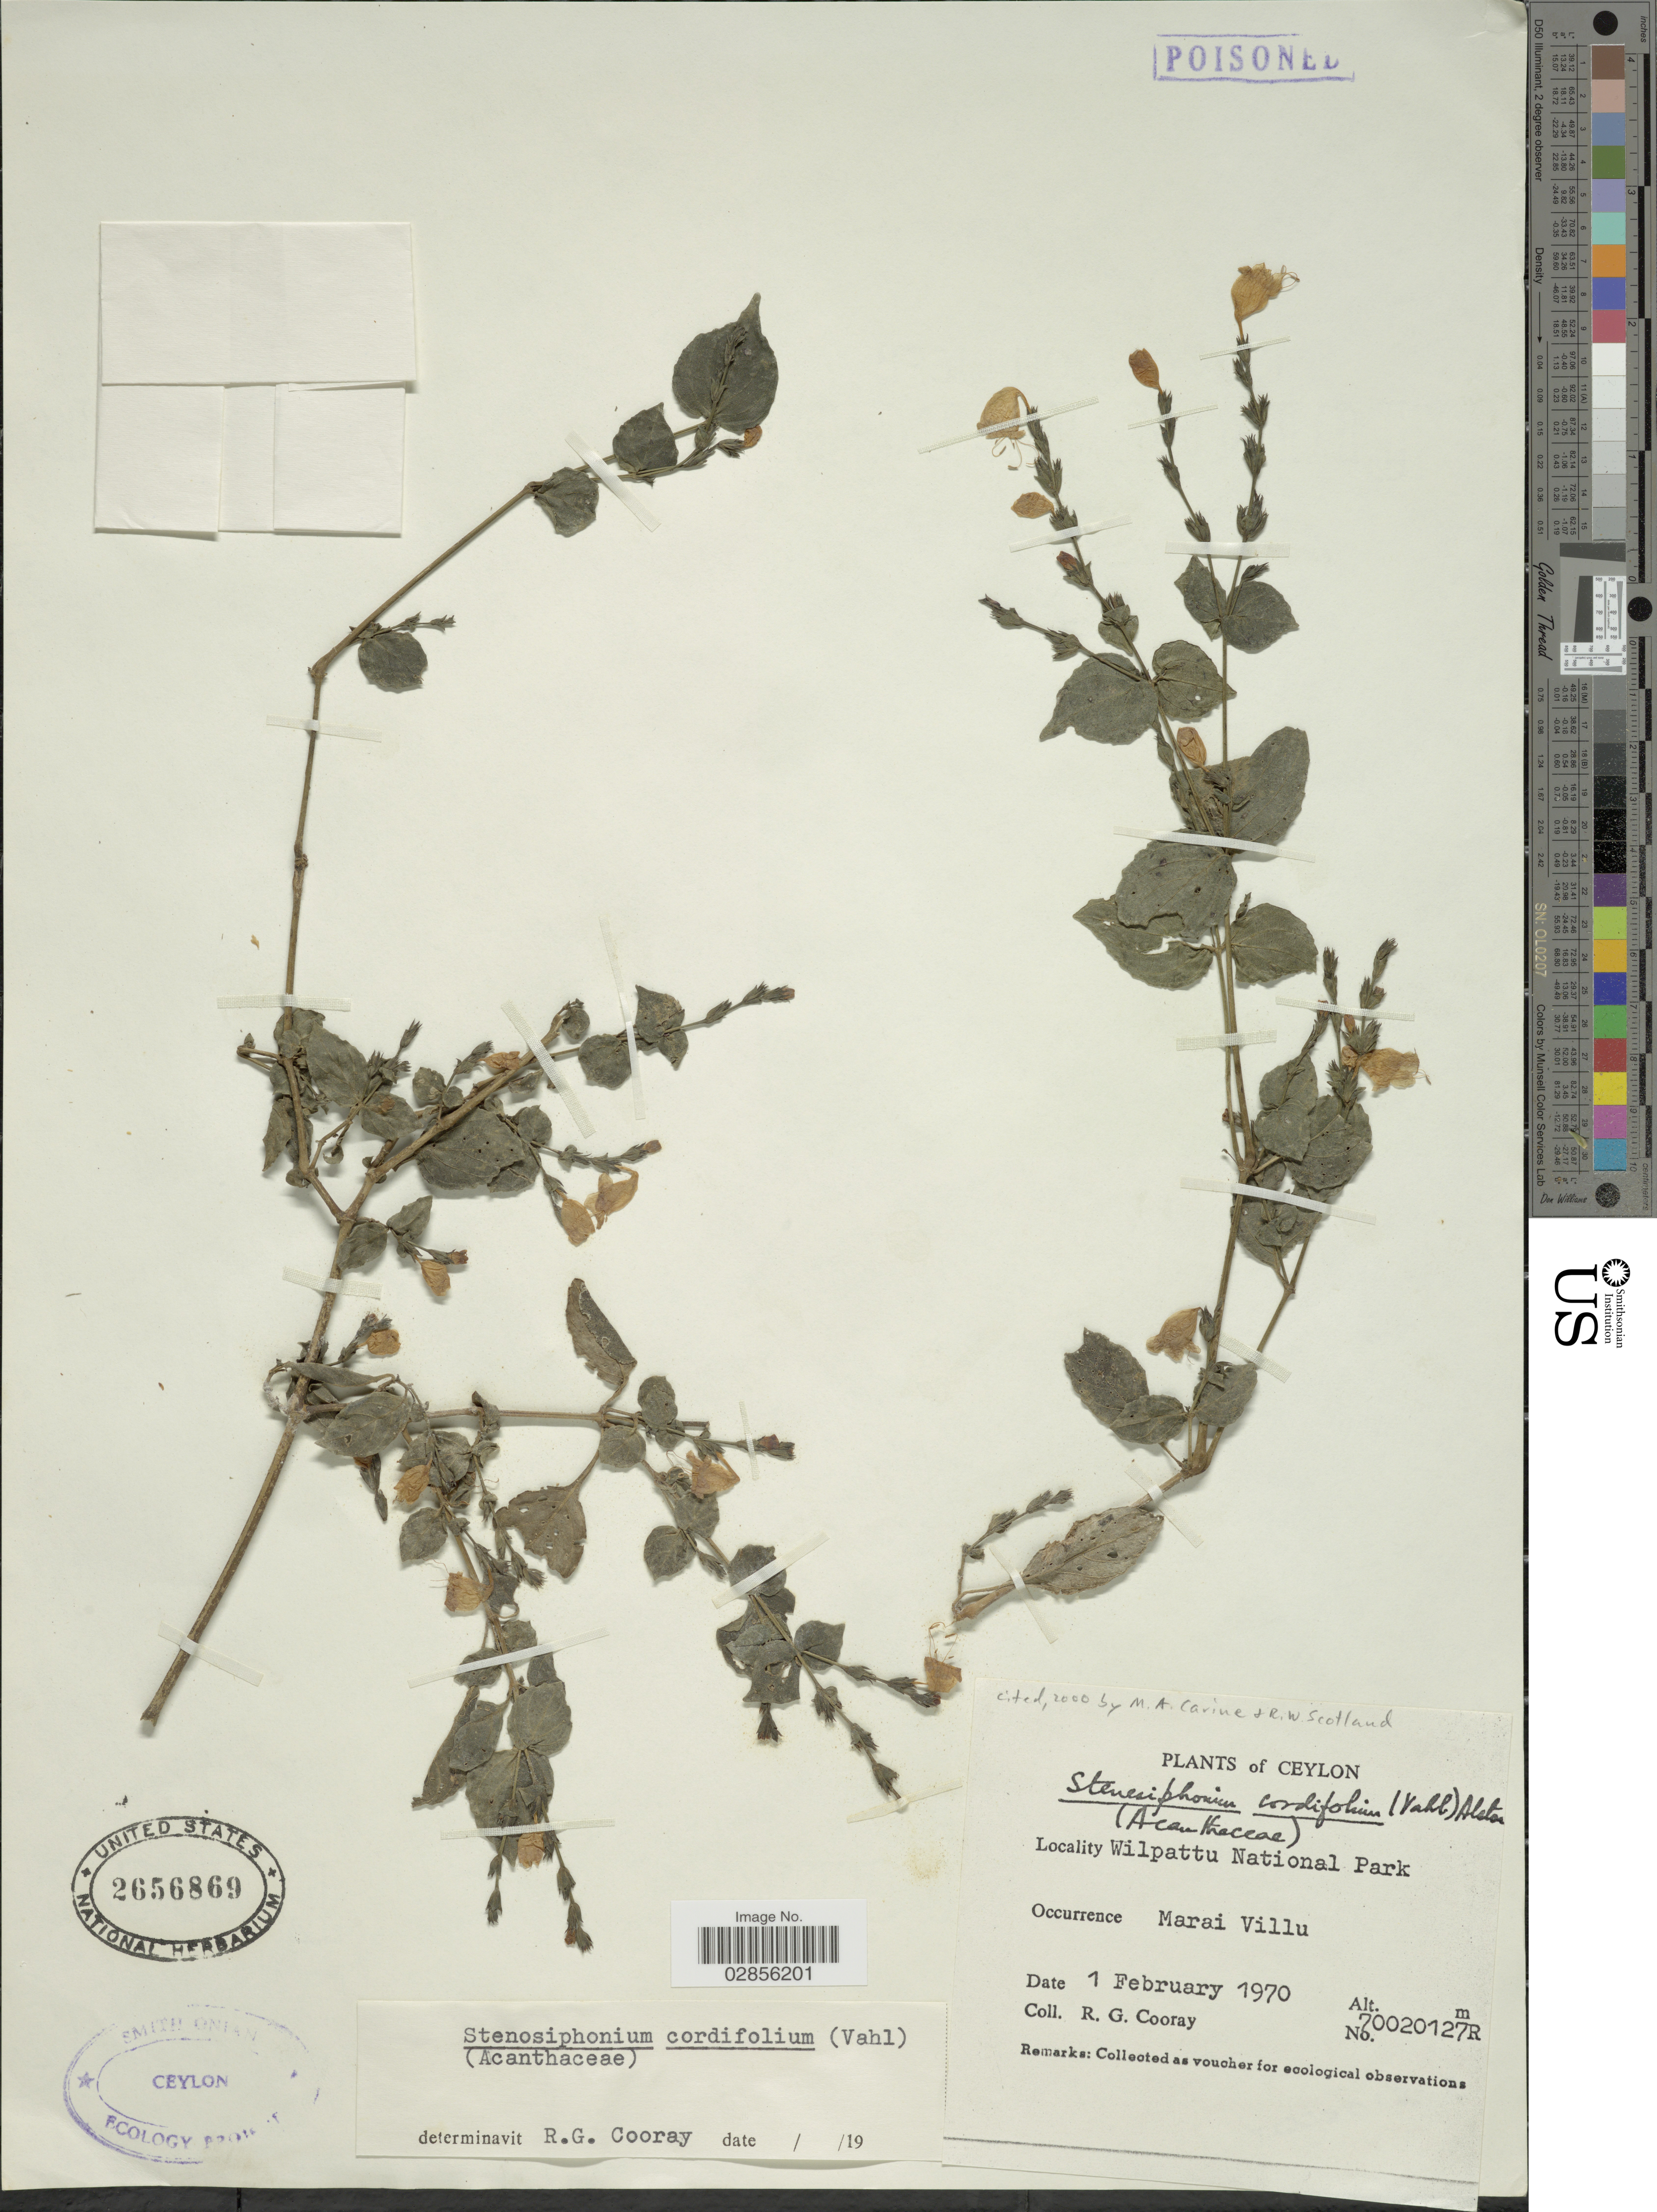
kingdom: Plantae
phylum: Tracheophyta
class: Magnoliopsida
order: Lamiales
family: Acanthaceae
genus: Stenosiphonium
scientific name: Stenosiphonium cordifolium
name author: (Vahl) Alston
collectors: R. Cooray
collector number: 70020127R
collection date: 1970-02-01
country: Sri Lanka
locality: Ceylon. Wilpattu National Park.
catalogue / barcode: US 2656869